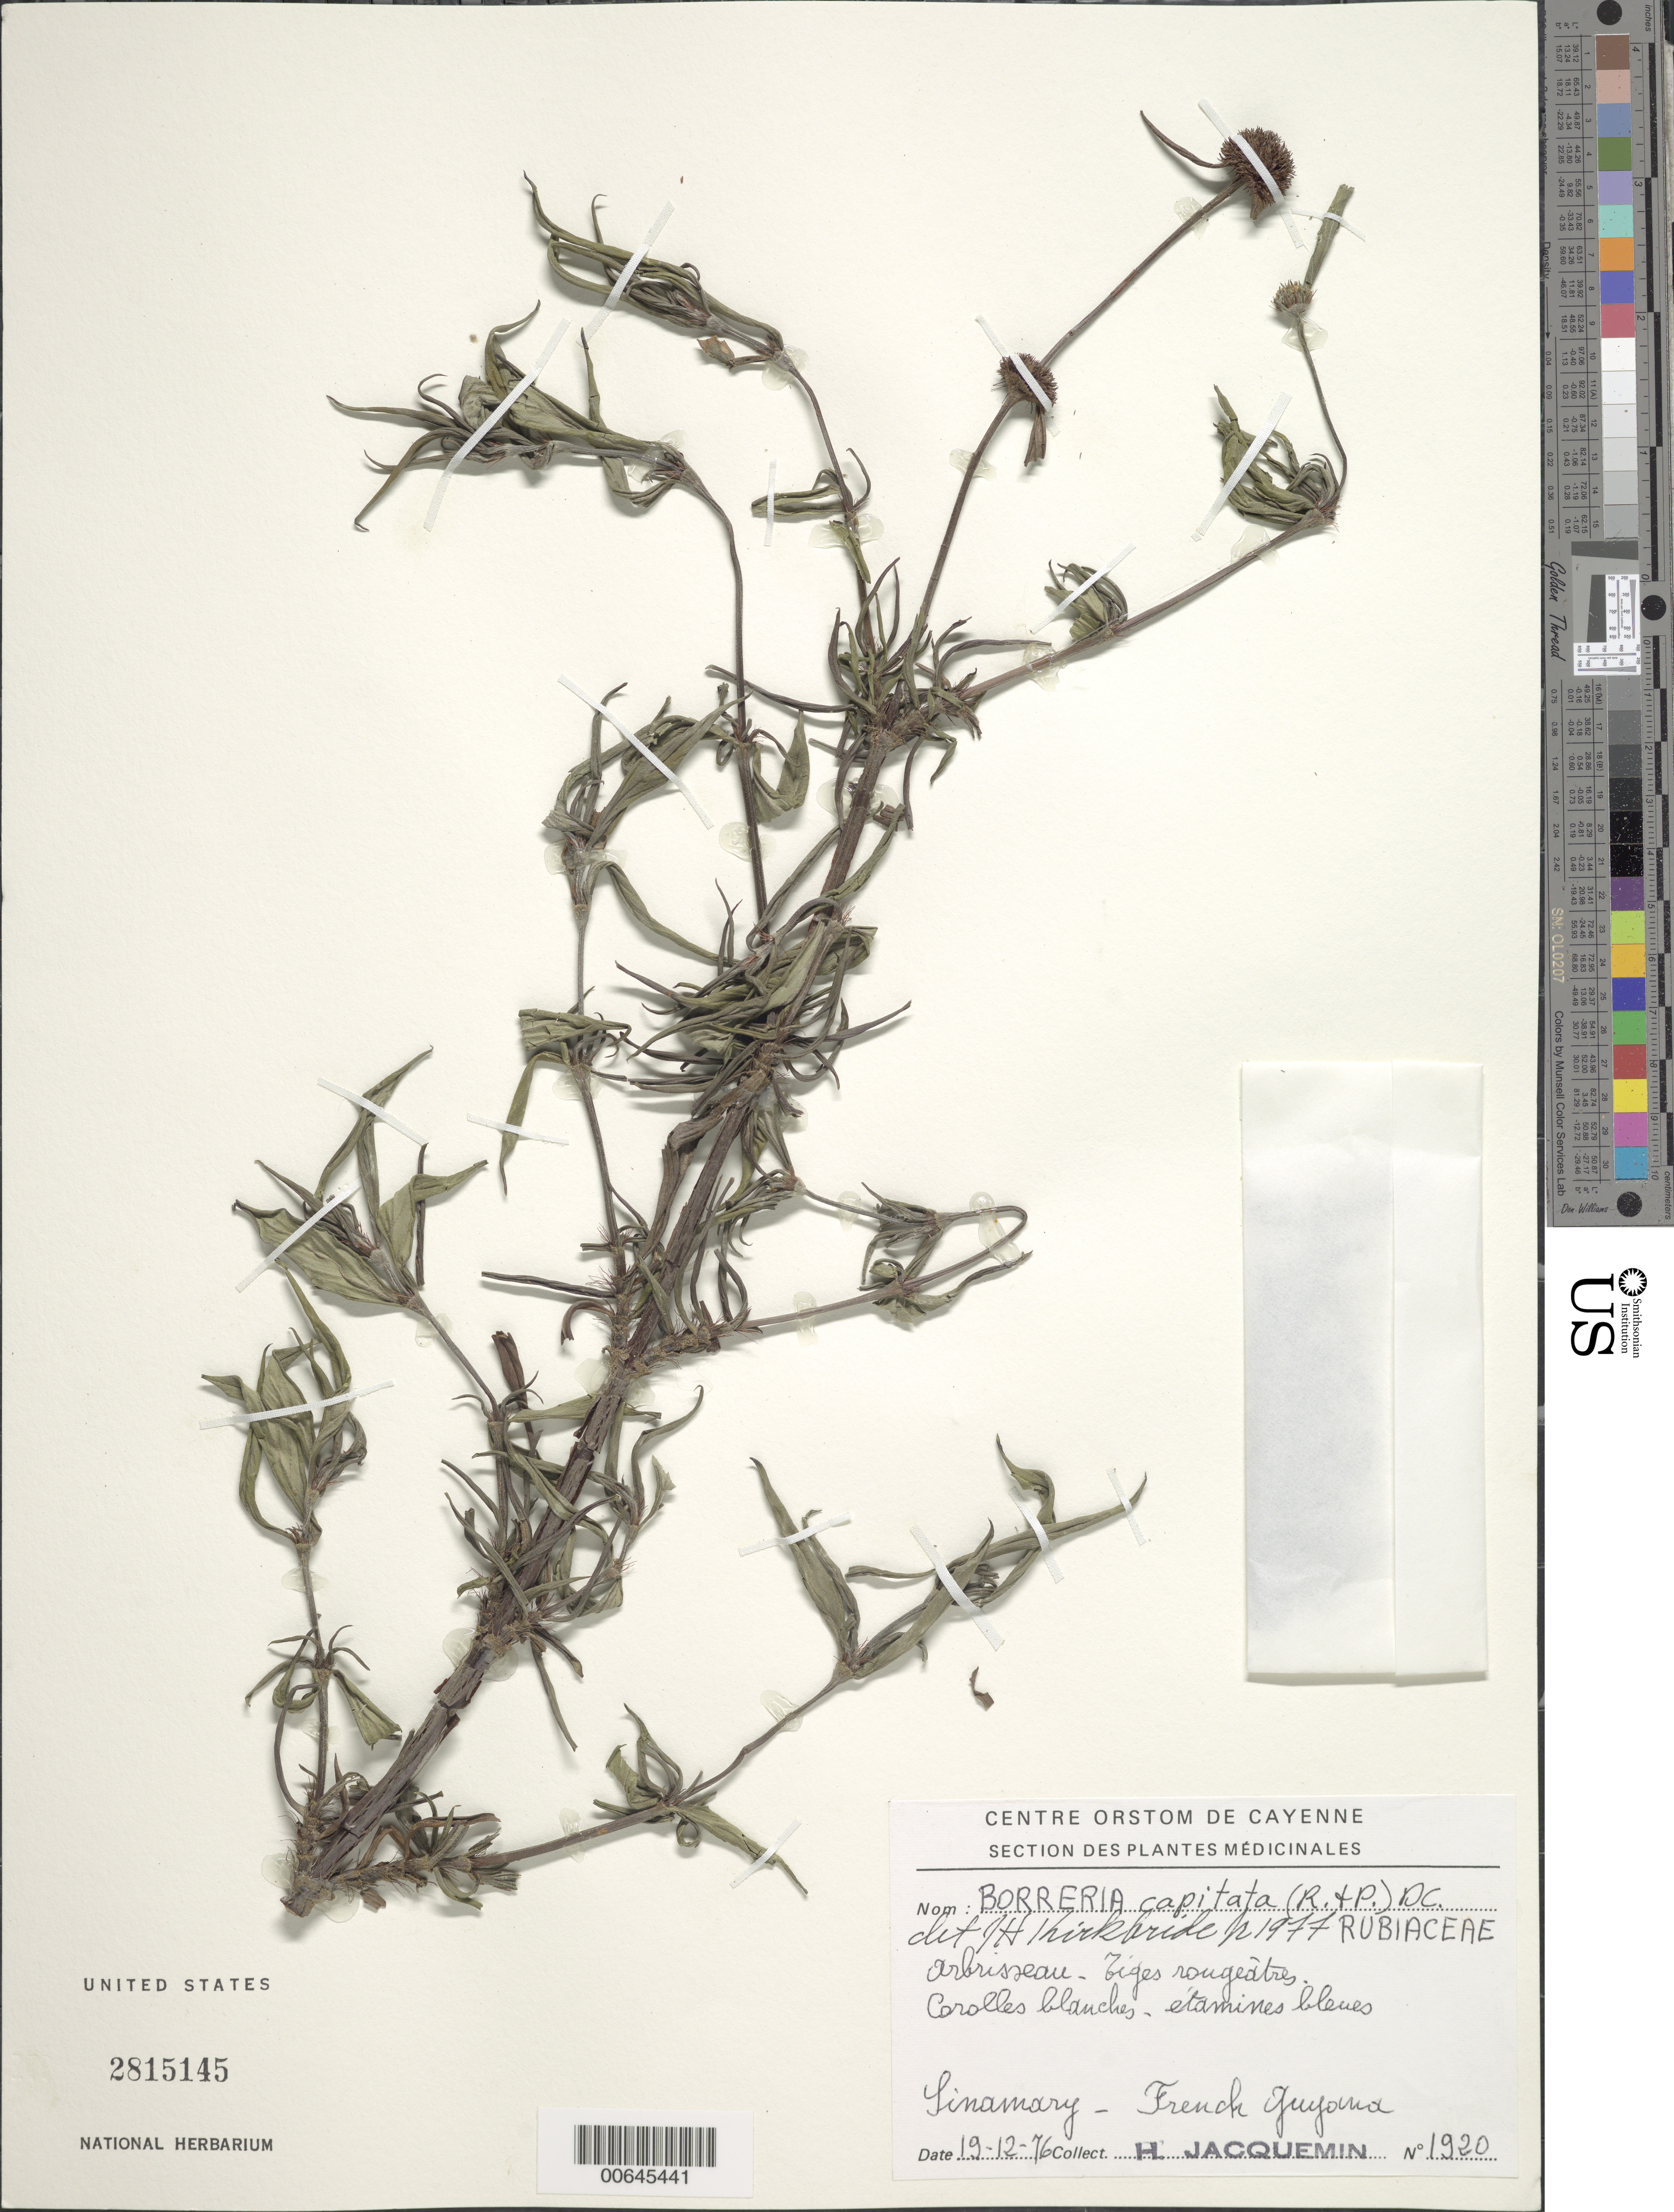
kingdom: Plantae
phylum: Tracheophyta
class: Magnoliopsida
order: Gentianales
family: Rubiaceae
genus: Borreria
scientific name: Borreria capitata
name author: (Ruiz & Pav.) DC.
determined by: Kirkbride, J. H.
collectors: H. Jacquemin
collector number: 1920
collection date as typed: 19-Dec-76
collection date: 1976-12-19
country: French Guiana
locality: Sinnamary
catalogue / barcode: US 2815145